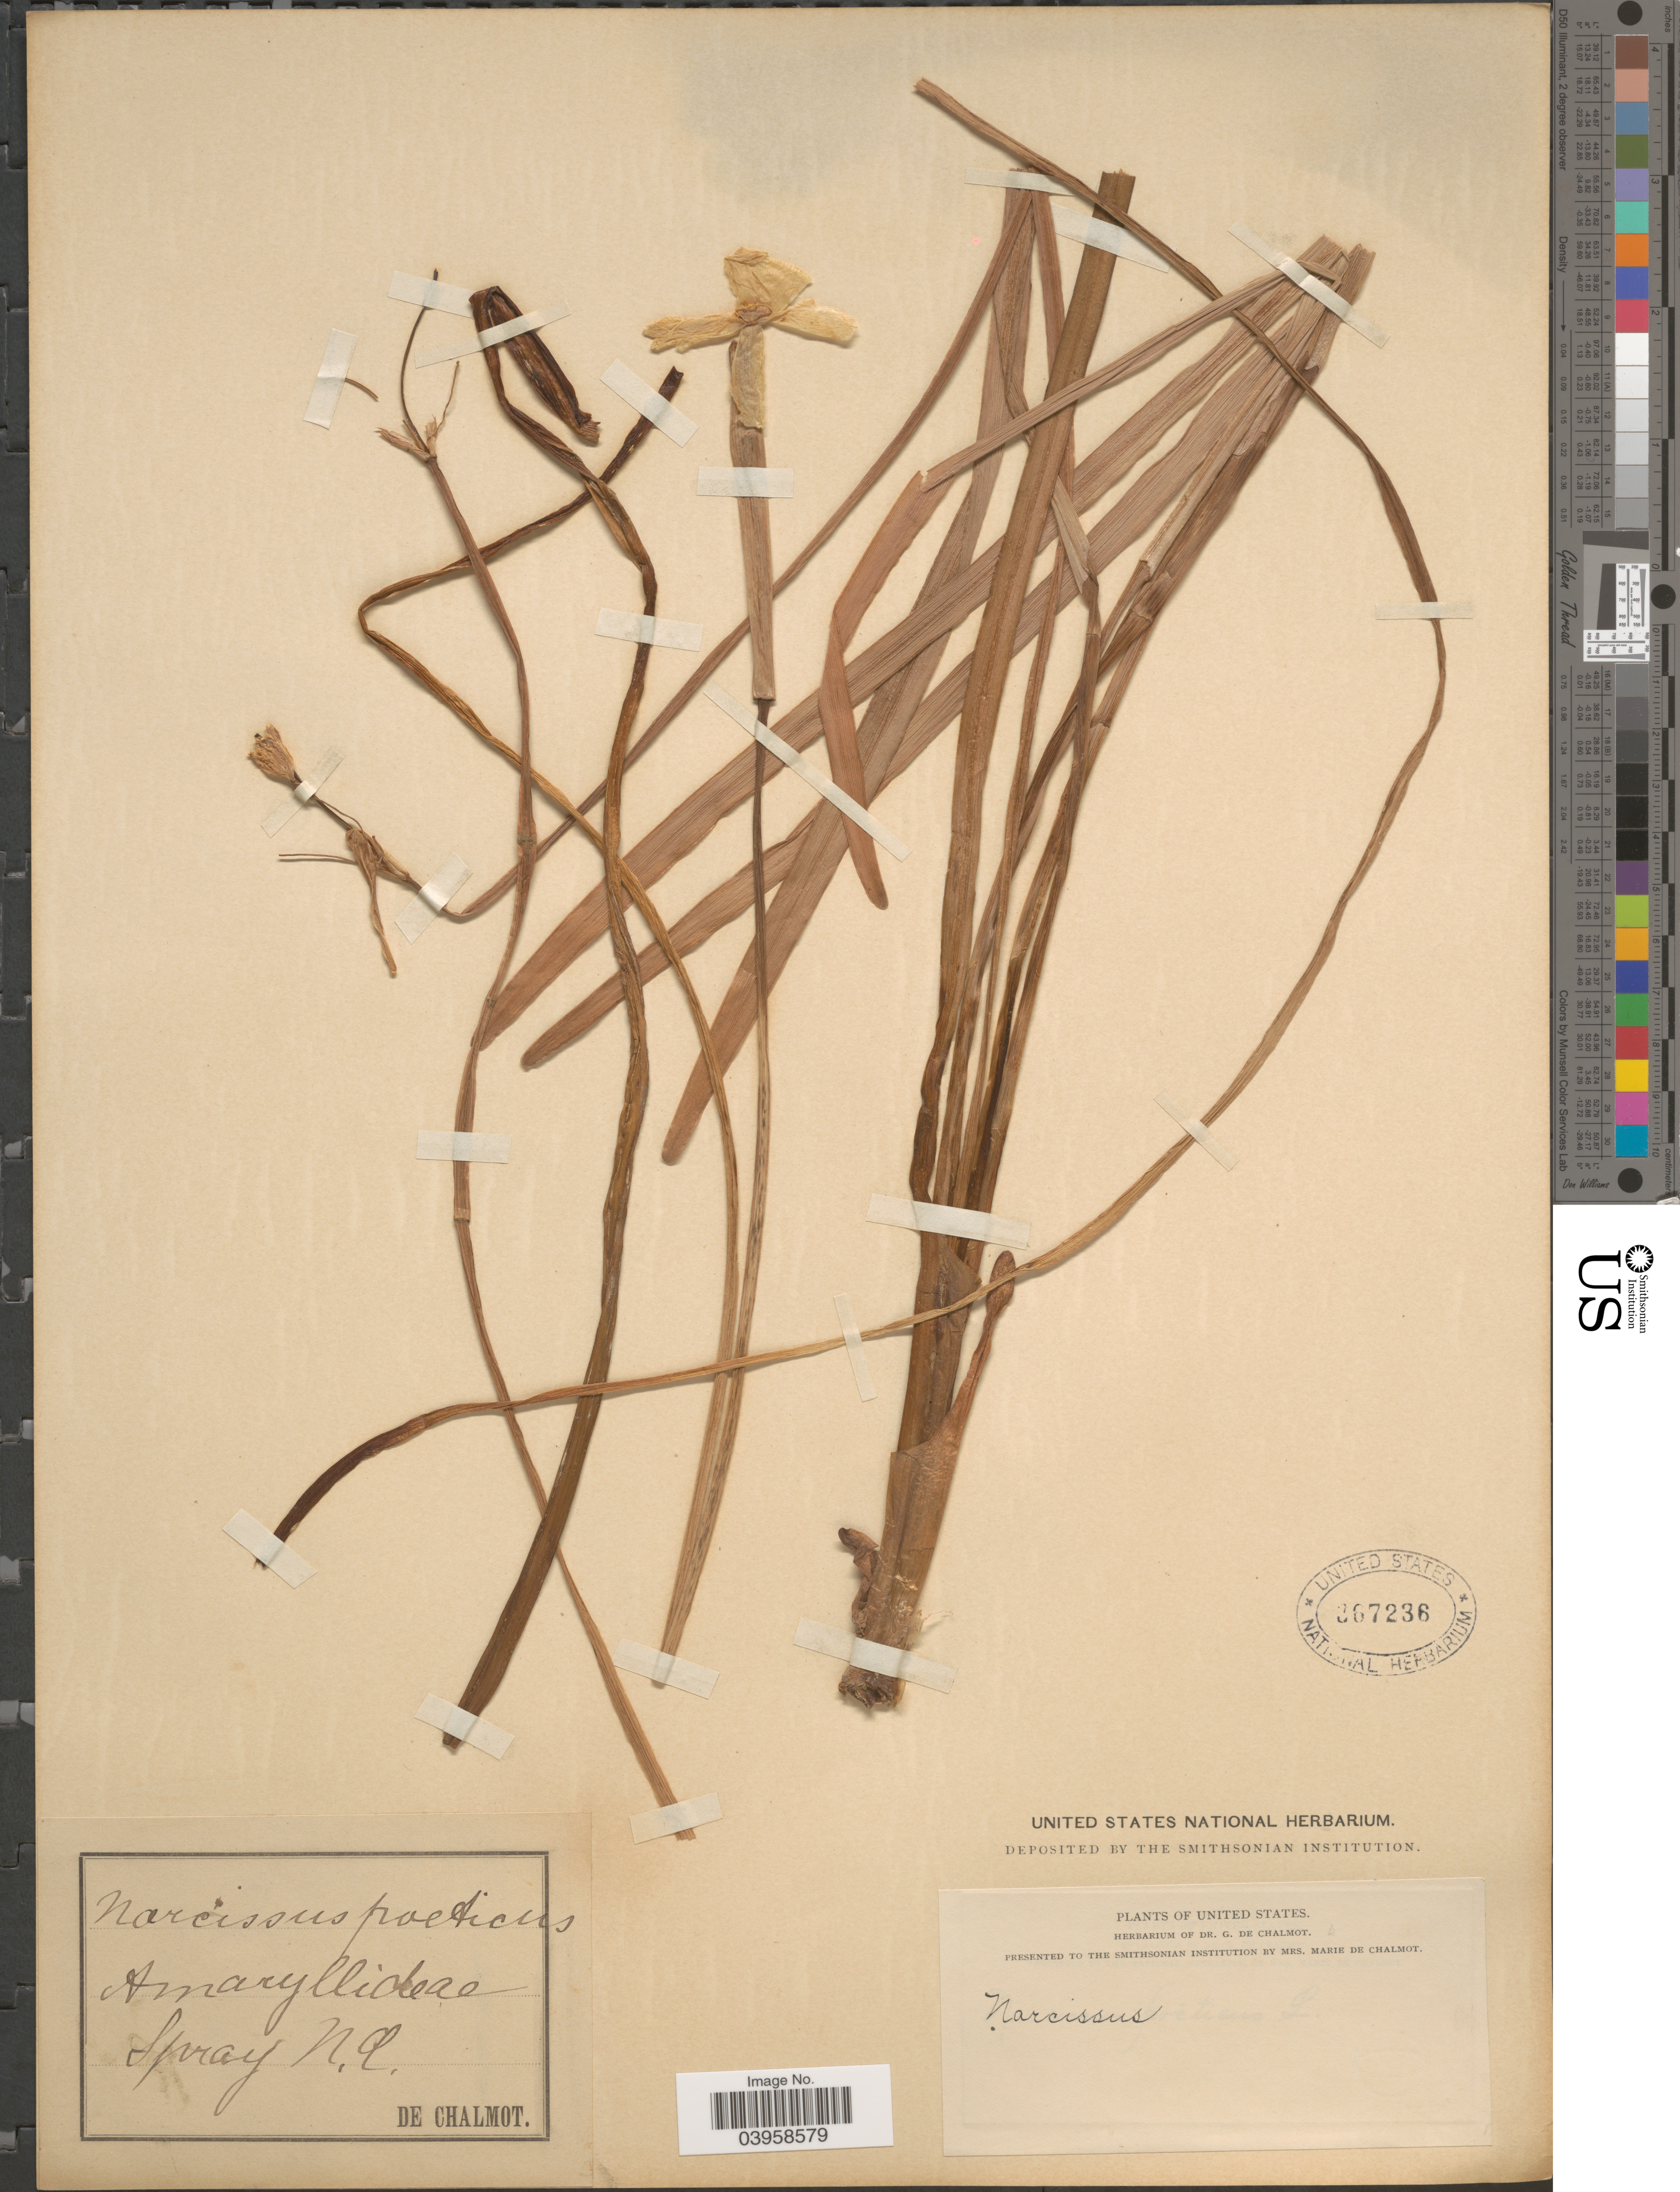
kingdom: Plantae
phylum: Tracheophyta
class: Liliopsida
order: Asparagales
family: Amaryllidaceae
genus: Narcissus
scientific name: Narcissus poeticus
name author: L.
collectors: G. de Chalmot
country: United States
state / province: North Carolina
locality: Spray.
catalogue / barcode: US 367236